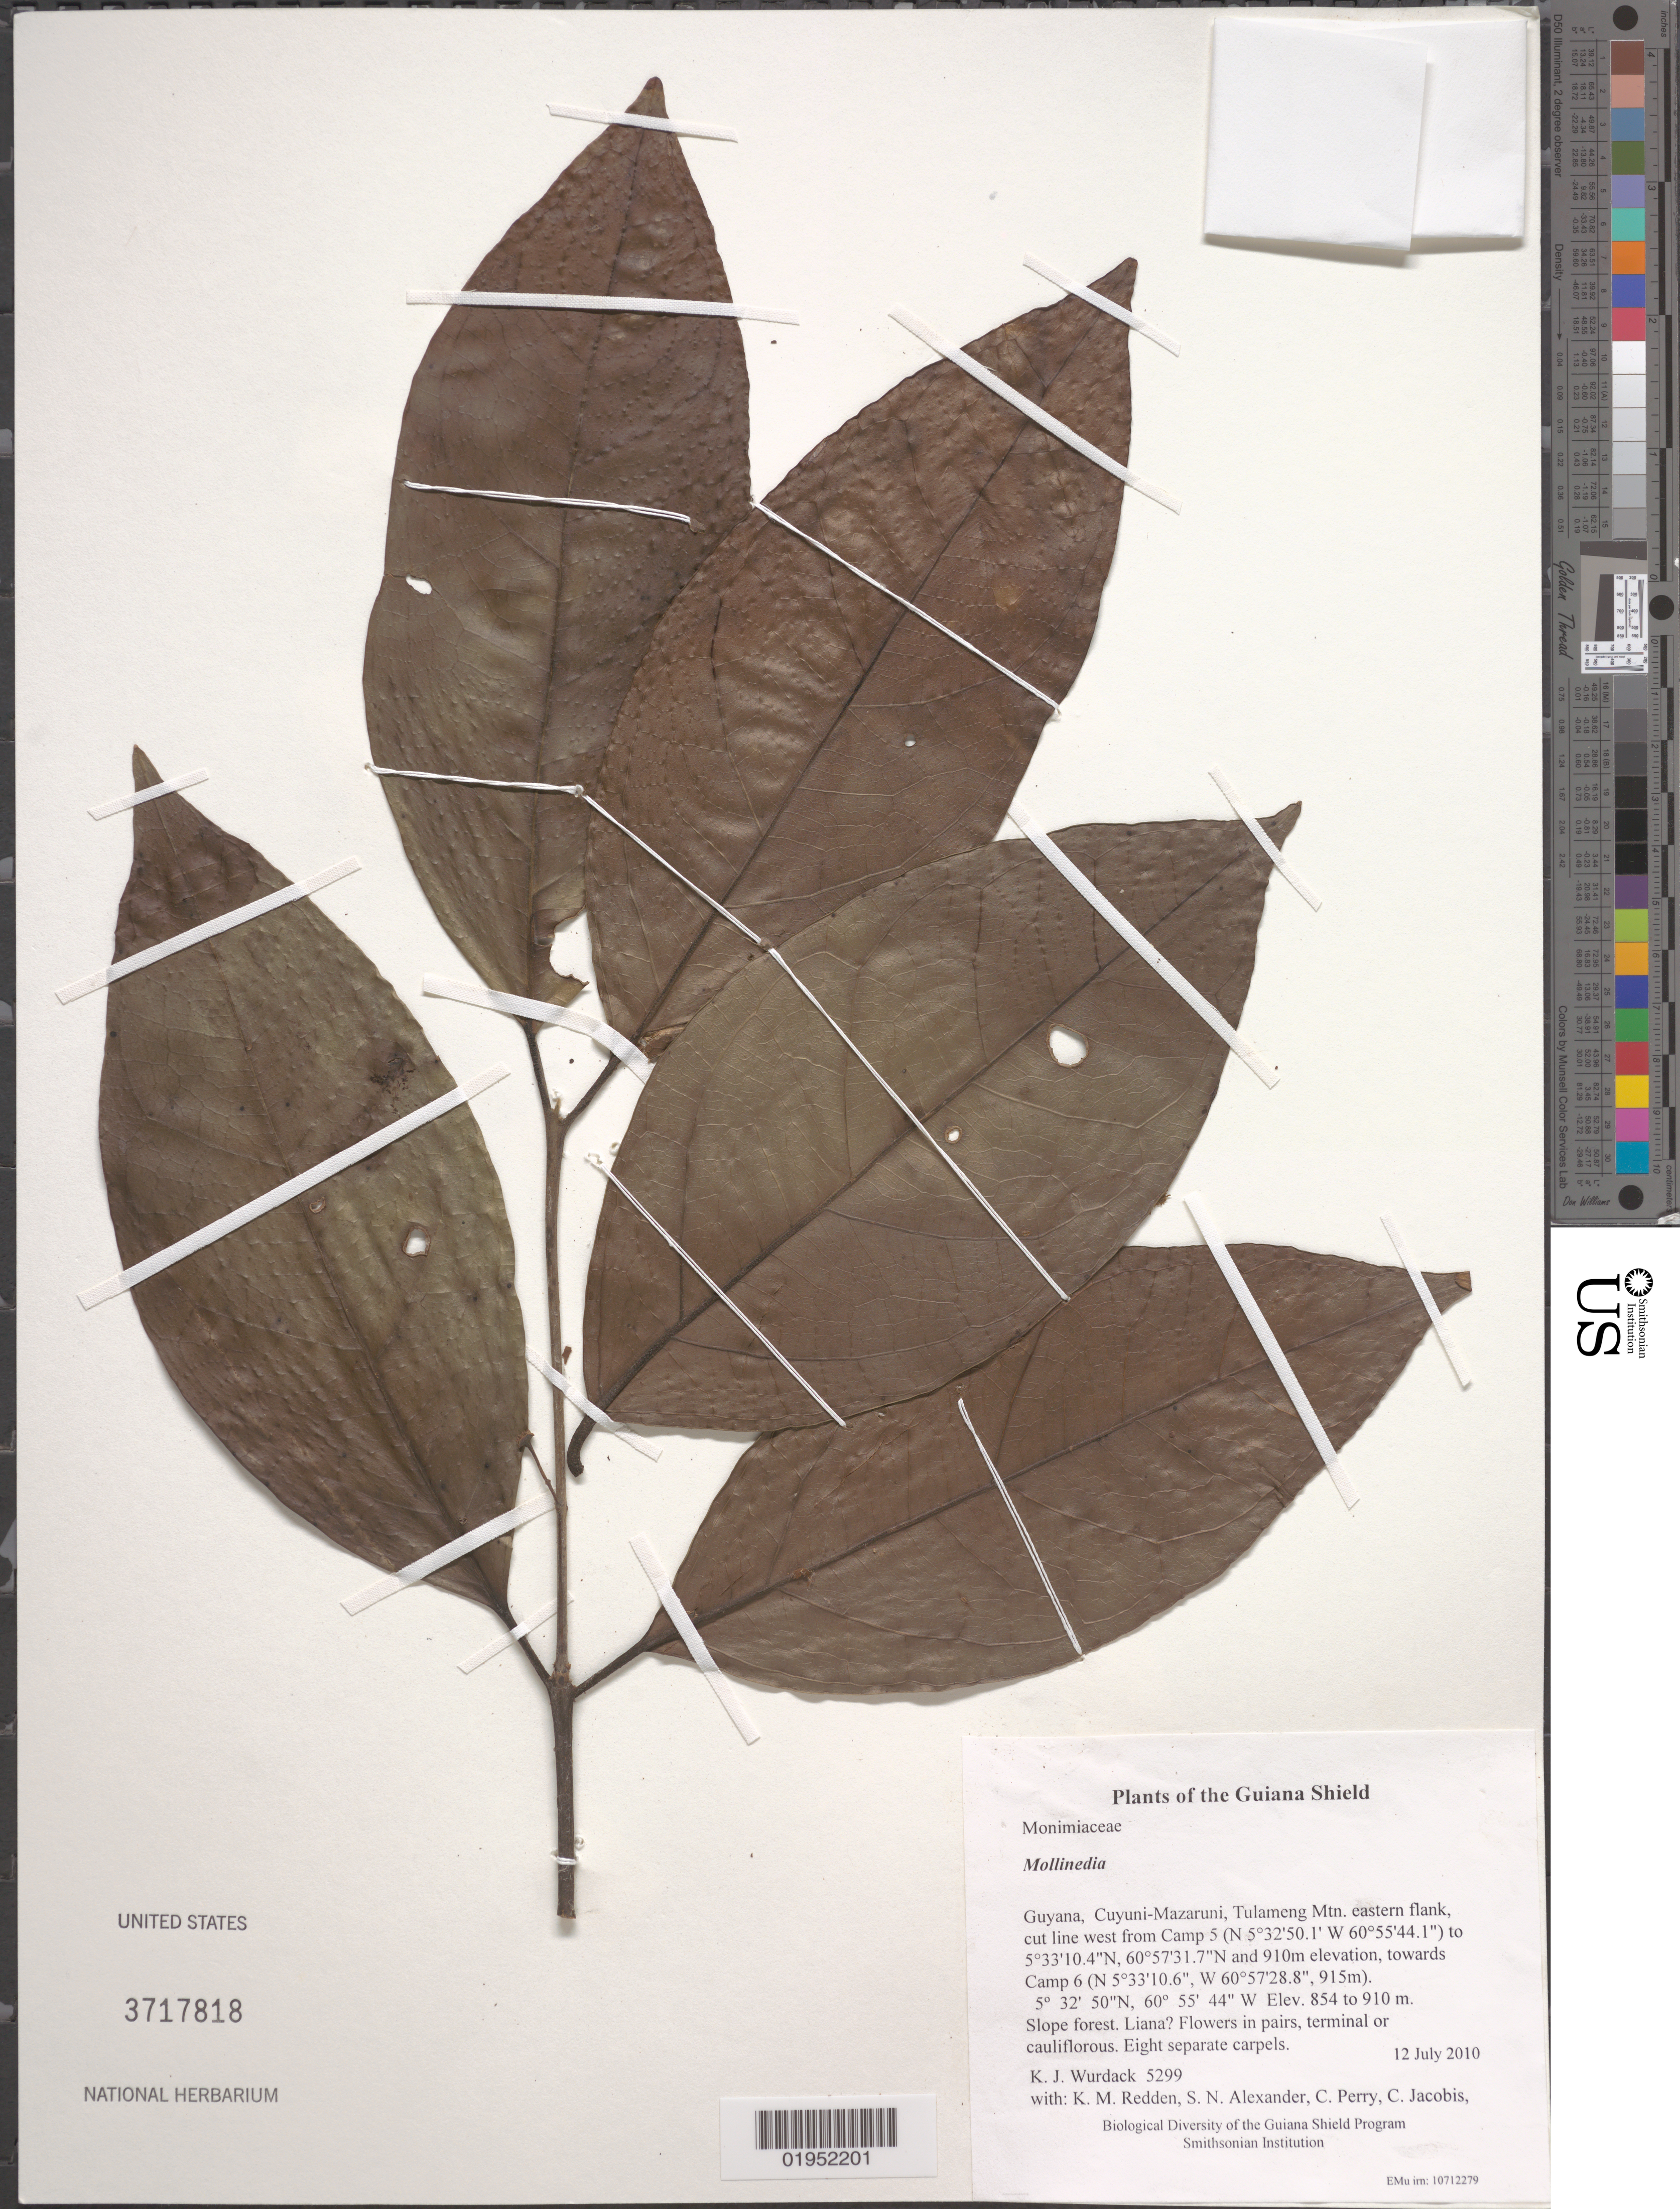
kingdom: Plantae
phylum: Tracheophyta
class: Magnoliopsida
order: Laurales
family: Monimiaceae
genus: Mollinedia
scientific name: Mollinedia sp.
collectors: K. Wurdack, K. M. Redden, S. N. Alexander, C. Perry, C. Jacobis, D. Hunter, V. Roland & H. Hunter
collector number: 5299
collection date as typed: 12 July 2010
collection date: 2010-07-12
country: Guyana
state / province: Cuyuni-Mazaruni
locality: Tulameng Mtn. eastern flank, cut line west from Camp 5 (N 5°32'50.1' W 60°55'44.1") to 5°33'10.4"N, 60°57'31.7"N and 910m elevation, towards Camp 6 (N 5°33'10.6", W 60°57'28.8", 915m)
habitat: Slope forest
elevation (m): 854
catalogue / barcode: US 3717818